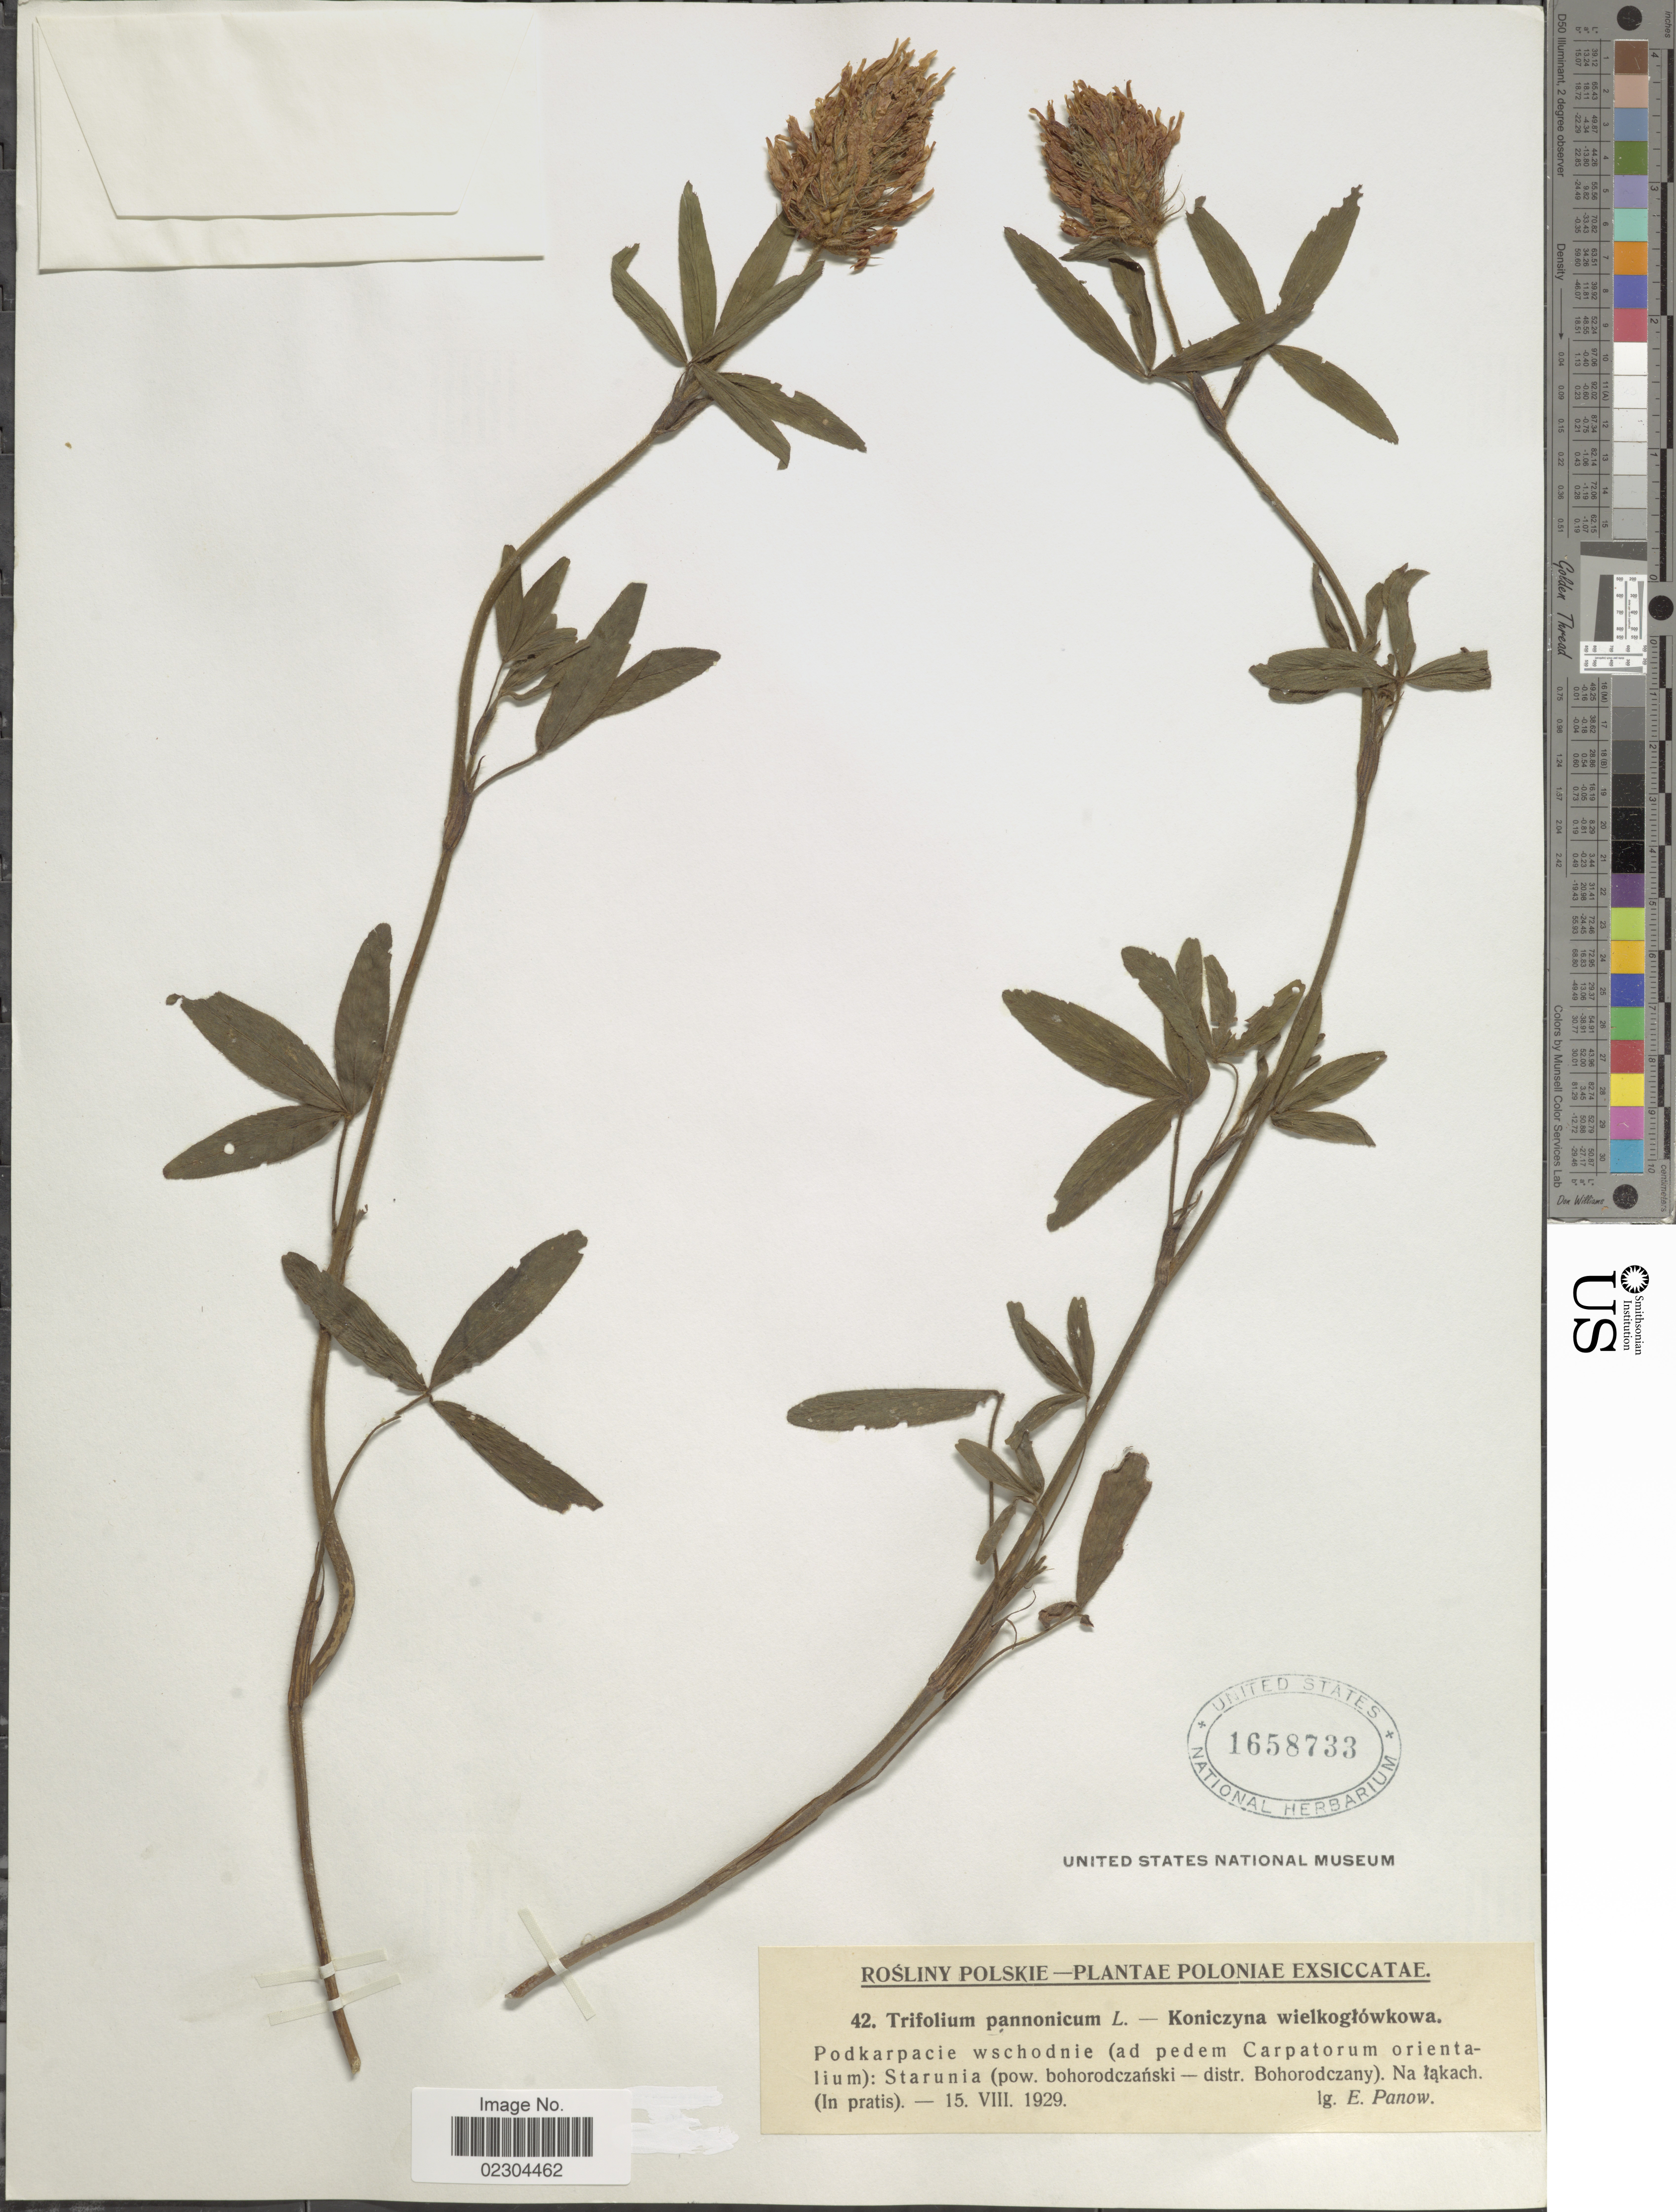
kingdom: Plantae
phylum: Tracheophyta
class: Magnoliopsida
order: Fabales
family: Fabaceae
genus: Trifolium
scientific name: Trifolium pannonicum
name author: Jacq.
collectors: E. Panow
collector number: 42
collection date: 1929-08-15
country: Poland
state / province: Podkarpackie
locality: Podkarpacie wschodnie (ad pdem Carpatorum orientalium) Starunia (pow bohorodczandski-distr. Bohorodczany) Na Iakach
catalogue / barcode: US 1658733